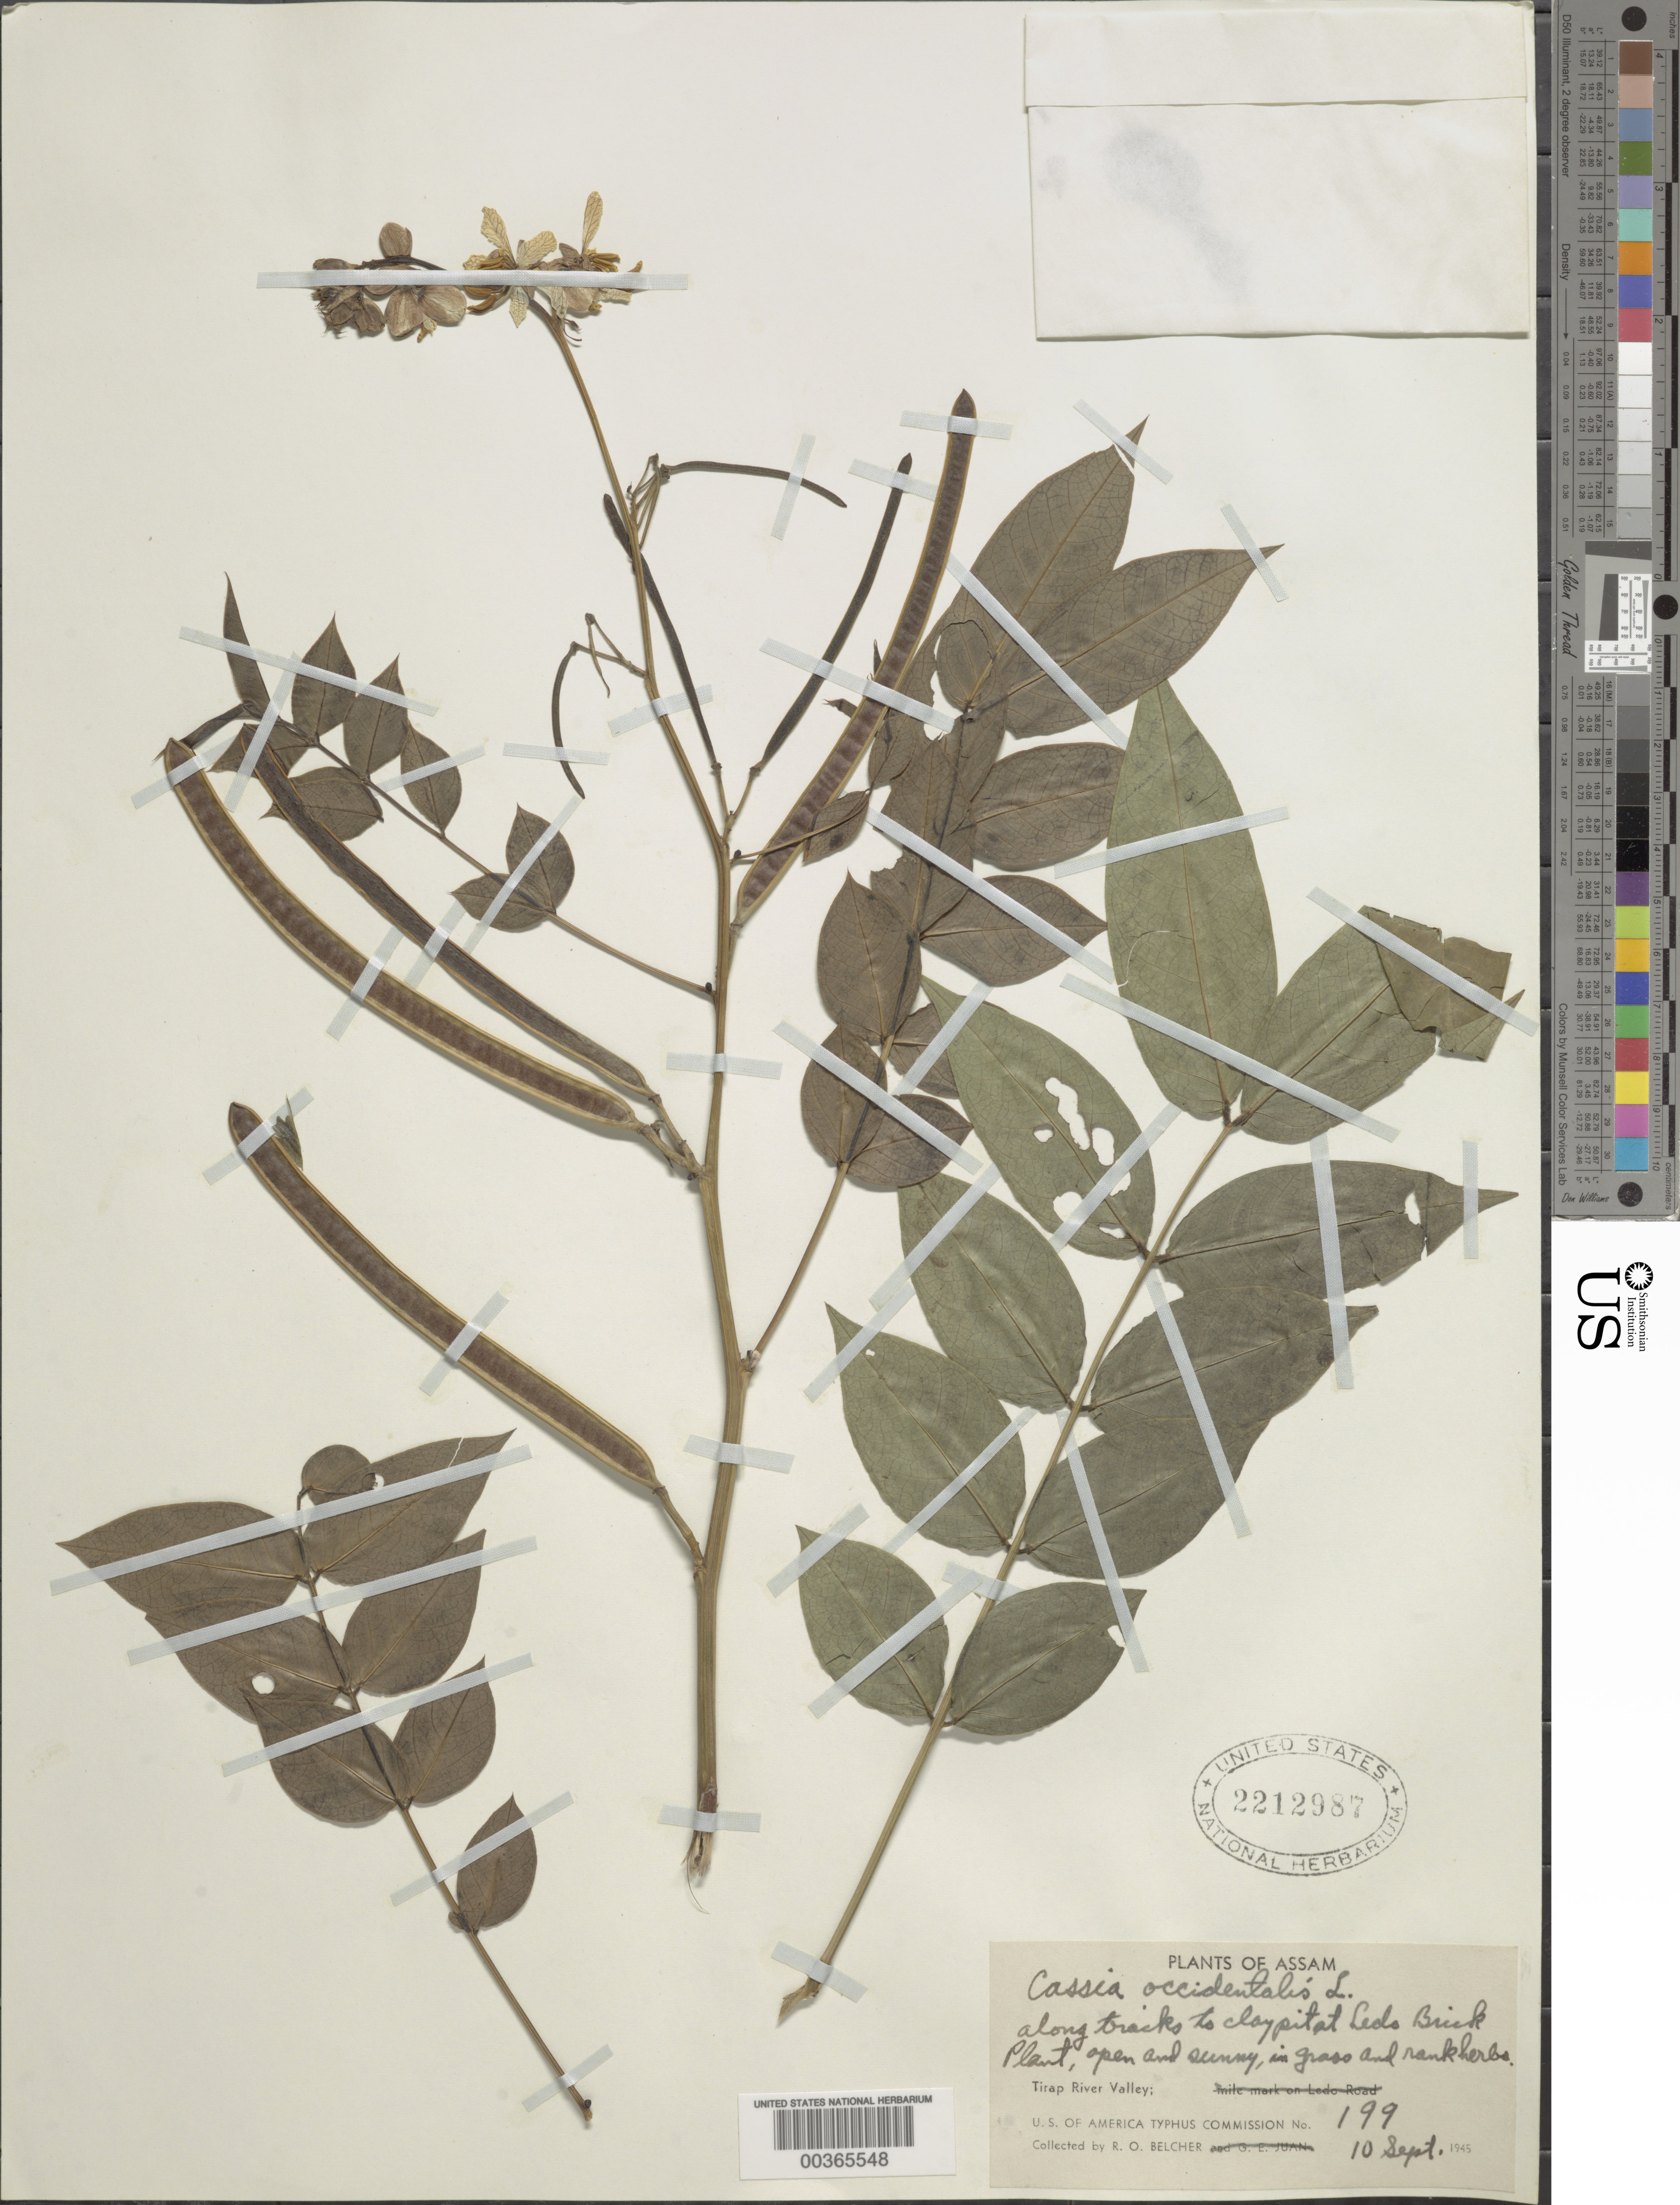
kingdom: Plantae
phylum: Tracheophyta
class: Magnoliopsida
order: Fabales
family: Fabaceae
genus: Senna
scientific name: Senna occidentalis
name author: (L.) Link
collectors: R. Belcher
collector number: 199 Usa Typhus Commission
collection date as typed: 10 Sep 1945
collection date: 1945-09-10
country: Vietnam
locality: Tirap river valley; along tracks to clay pit at ledo brick plant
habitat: Open and sunny, in grass and rank herbs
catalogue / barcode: US 2212987